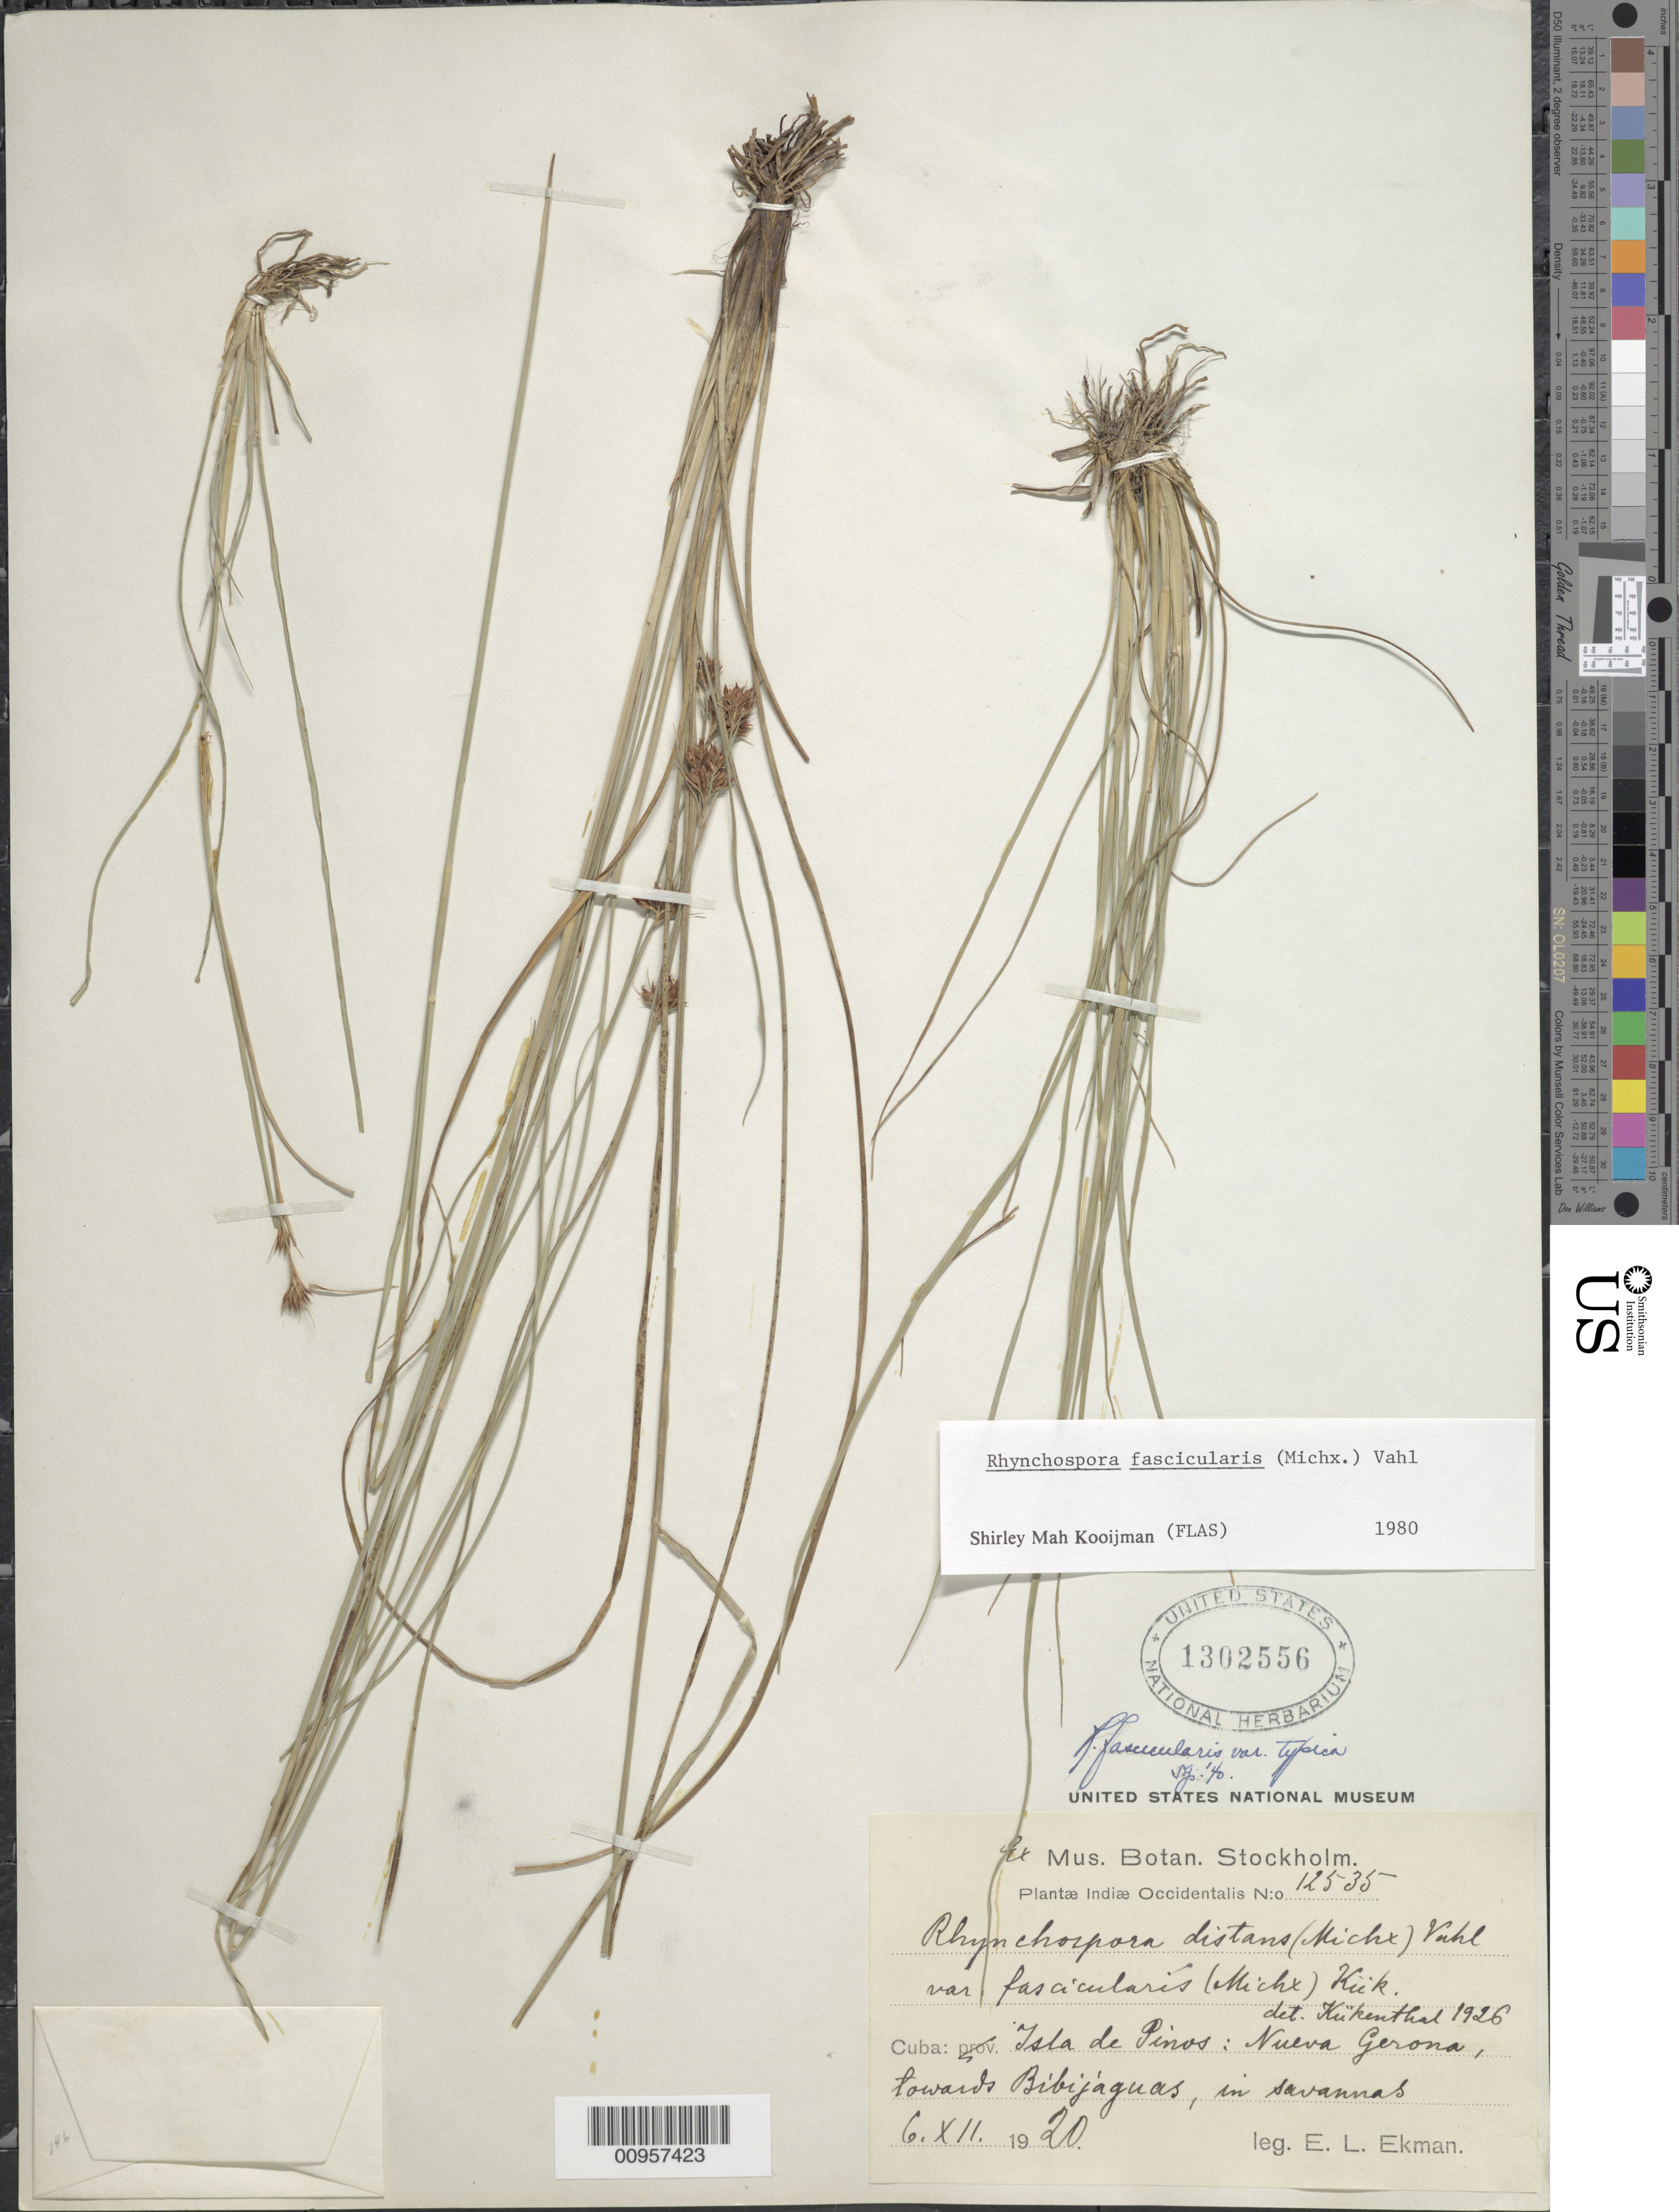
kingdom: Plantae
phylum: Tracheophyta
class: Liliopsida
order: Poales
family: Cyperaceae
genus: Rhynchospora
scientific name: Rhynchospora fascicularis subsp. fascicularis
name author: (Michx.) Vahl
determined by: Kooijman, S. M.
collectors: E. L. Ekman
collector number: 12535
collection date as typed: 06 Dec 1920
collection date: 1920-12-06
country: Cuba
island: Isla de la Juventud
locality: Nueva Gerona, towards Bibijaguas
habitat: In savannas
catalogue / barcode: US 1302556